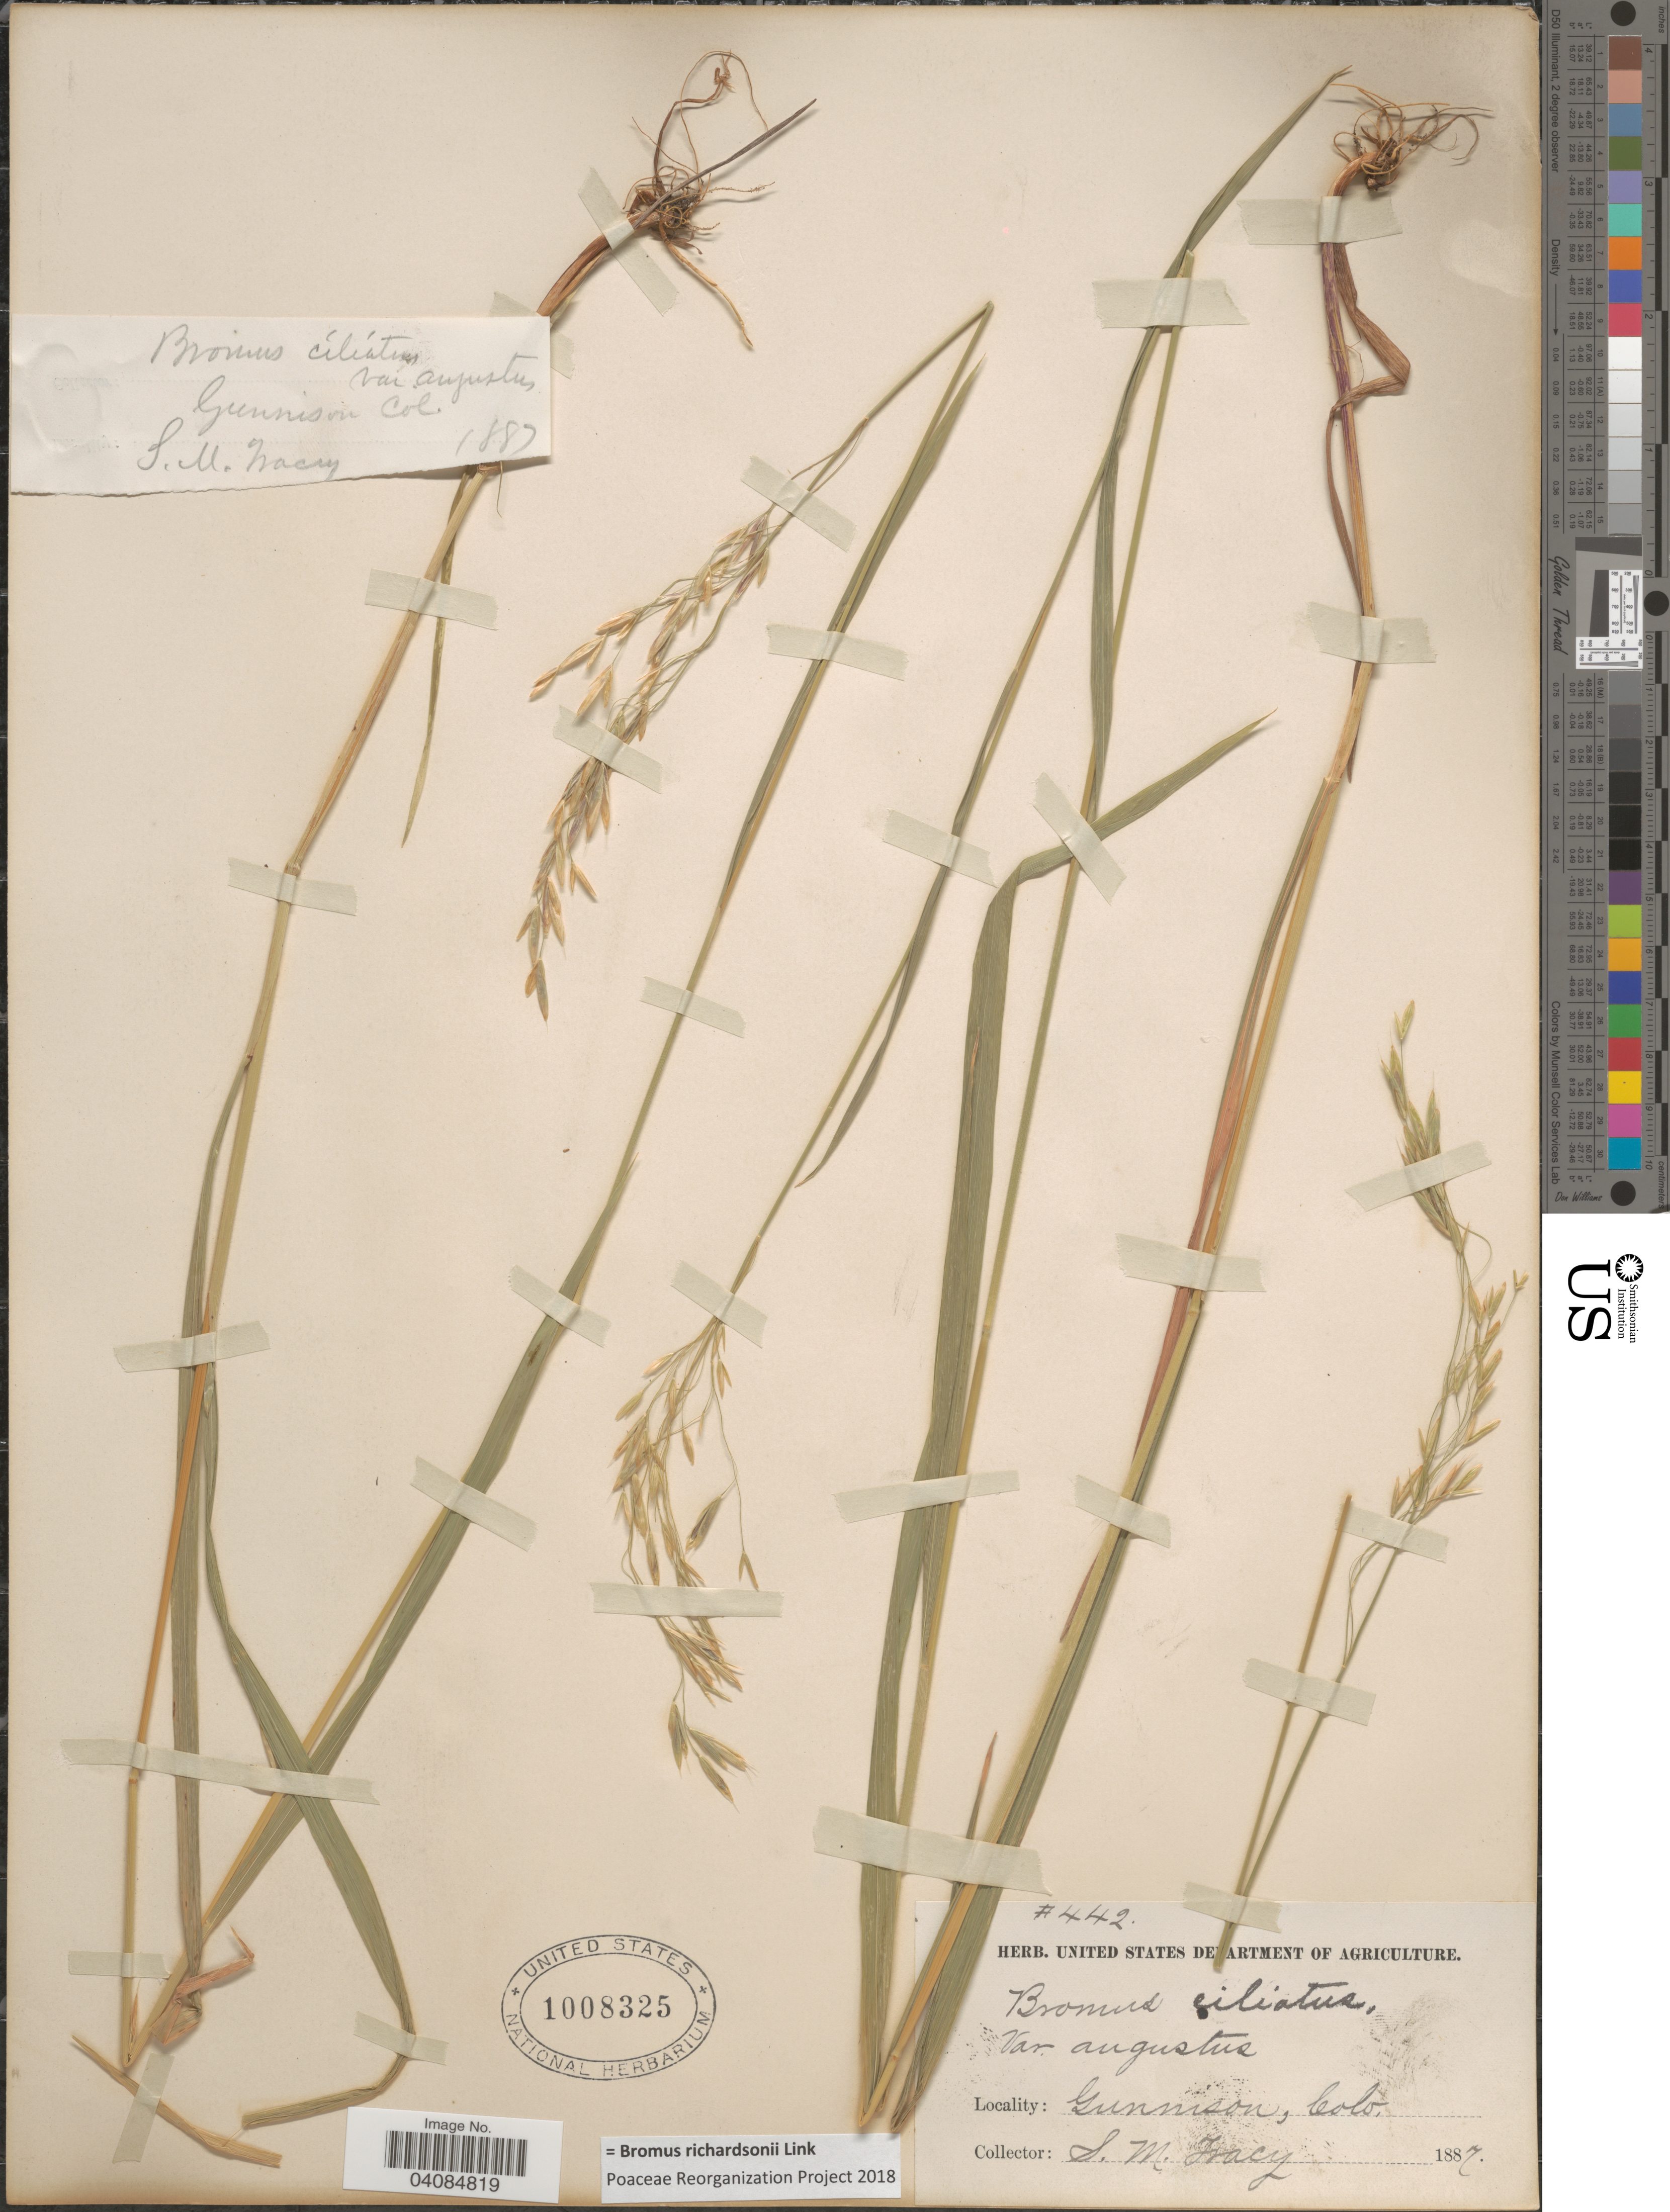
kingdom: Plantae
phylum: Tracheophyta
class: Liliopsida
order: Poales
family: Poaceae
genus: Bromus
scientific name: Bromus richardsonii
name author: Link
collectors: S. M. Tracy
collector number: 442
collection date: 1887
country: United States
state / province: Colorado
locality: Gunnison.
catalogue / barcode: US 1008325